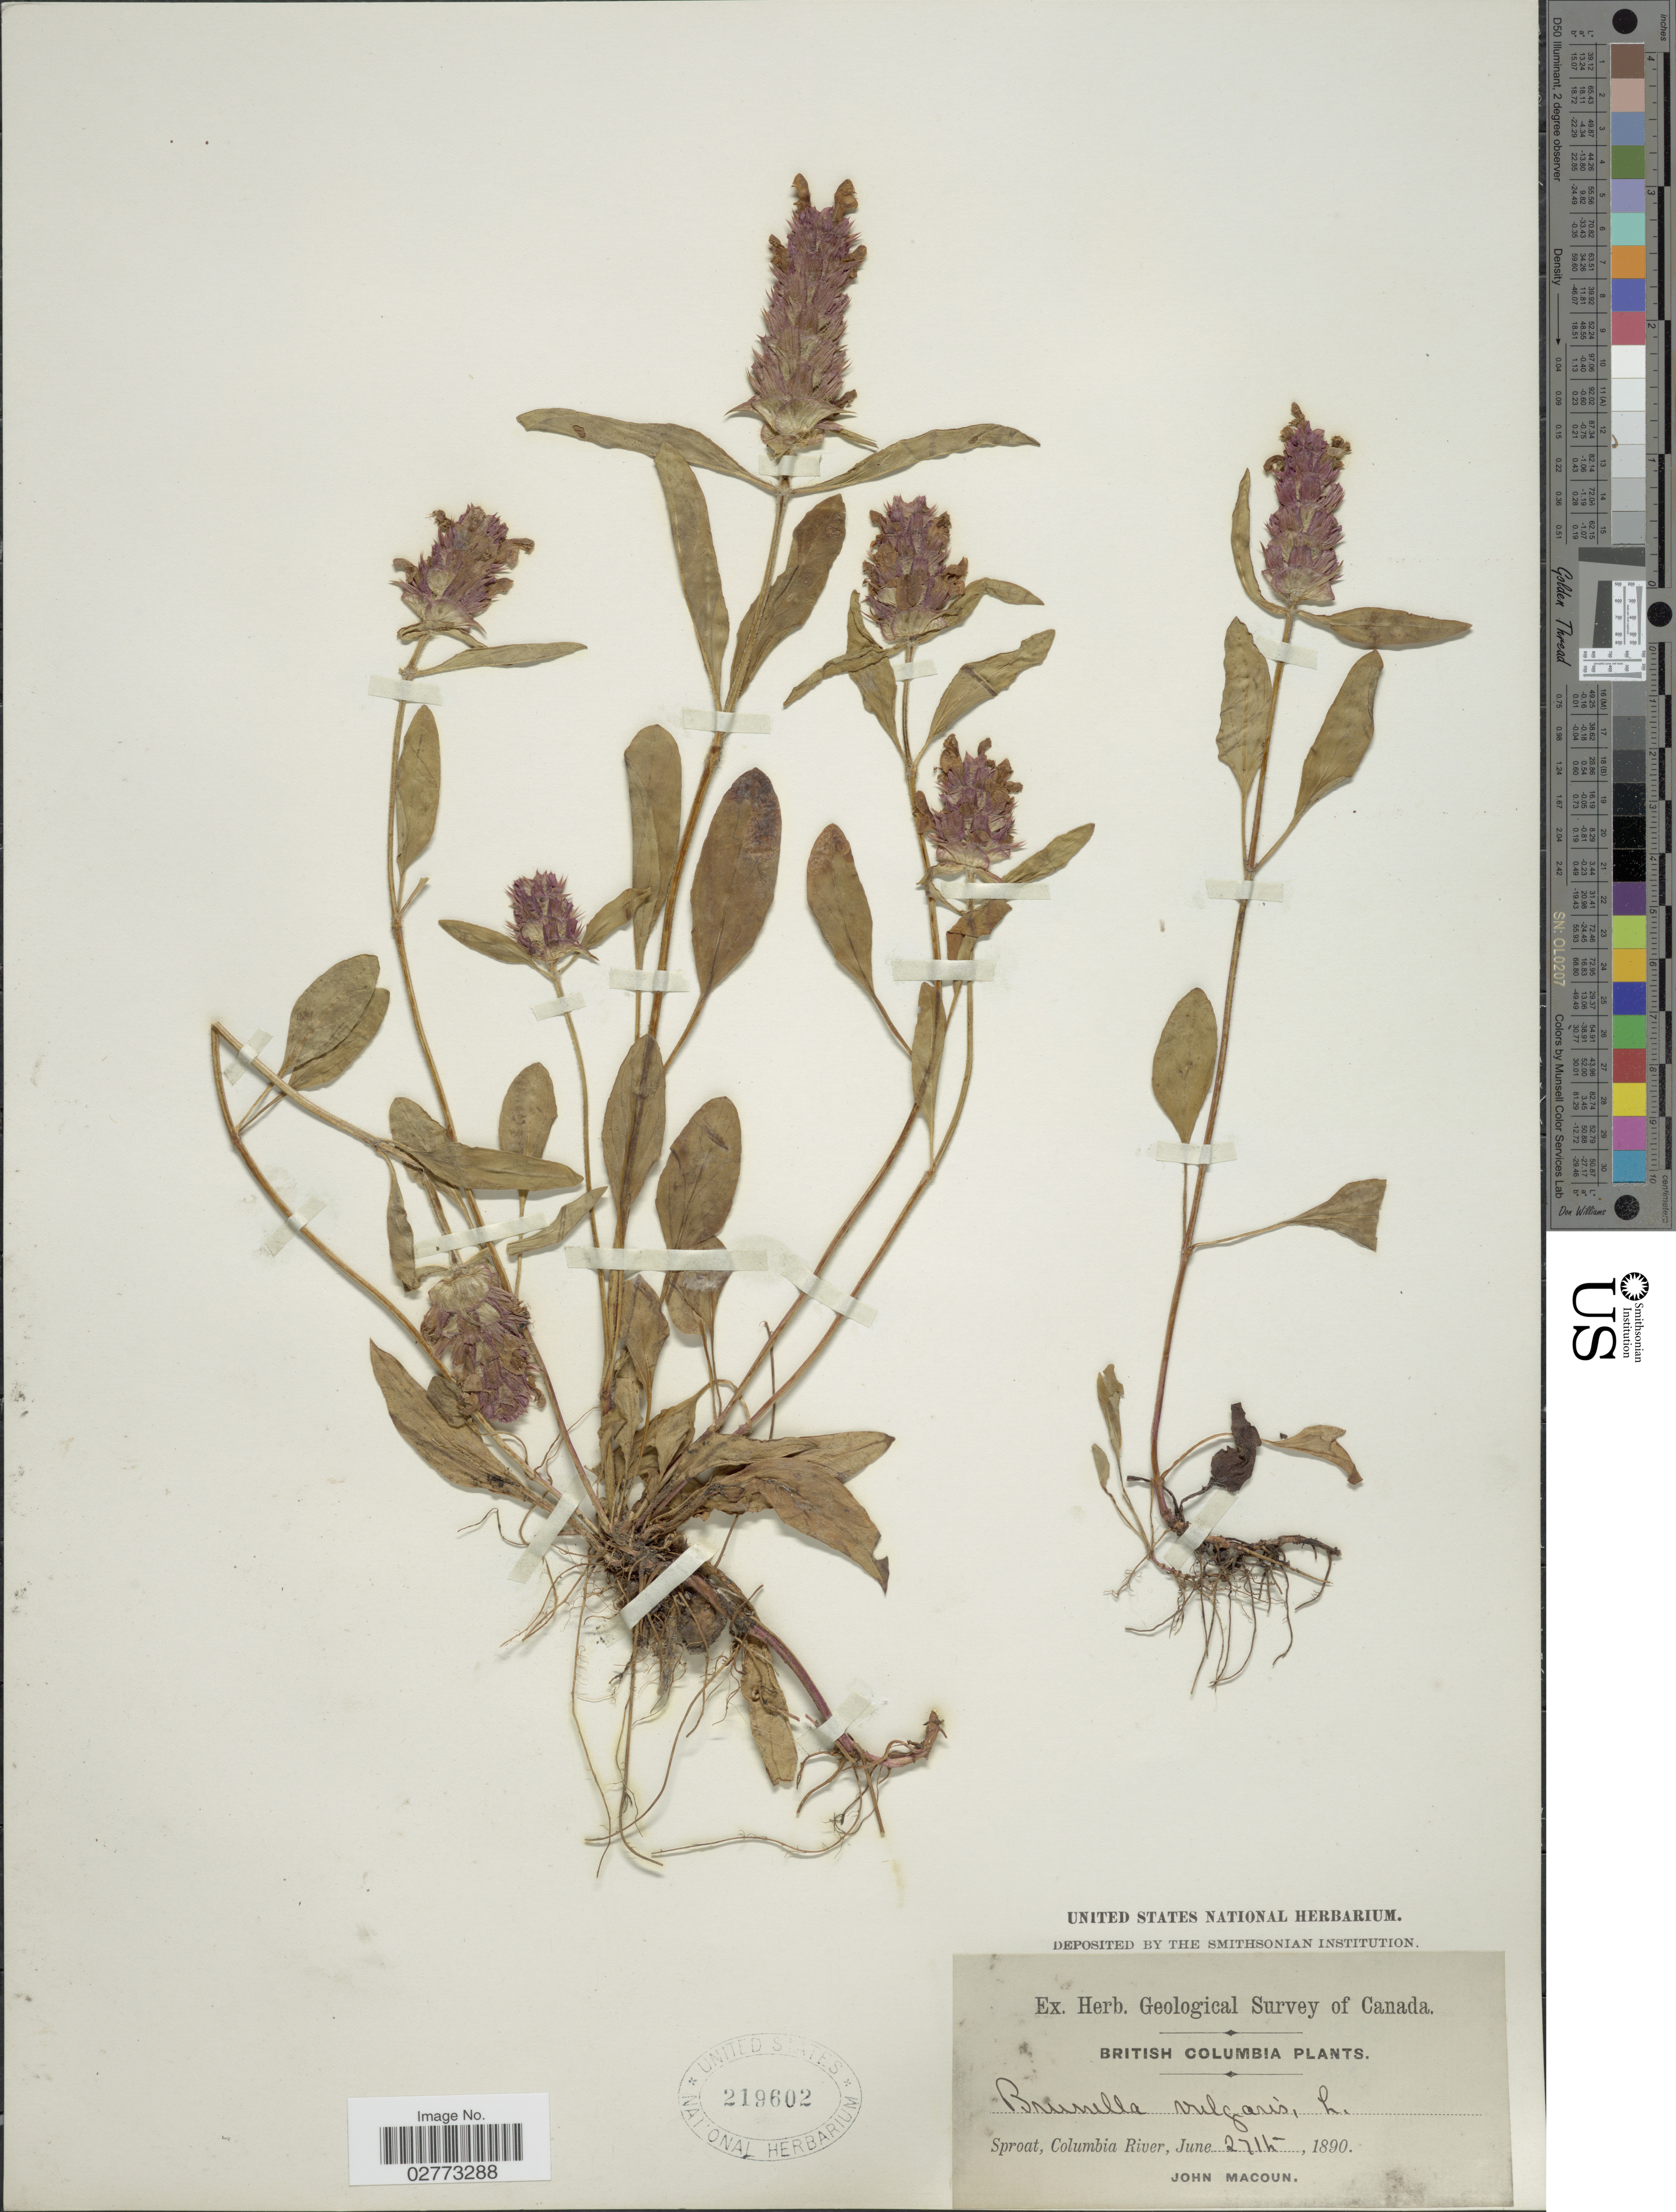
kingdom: Plantae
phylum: Tracheophyta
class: Magnoliopsida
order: Lamiales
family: Lamiaceae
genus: Prunella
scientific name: Prunella vulgaris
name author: L.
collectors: J. Macoun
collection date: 1890-06-27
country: Canada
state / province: British Columbia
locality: Sproat, Columbia River.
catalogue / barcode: US 219602